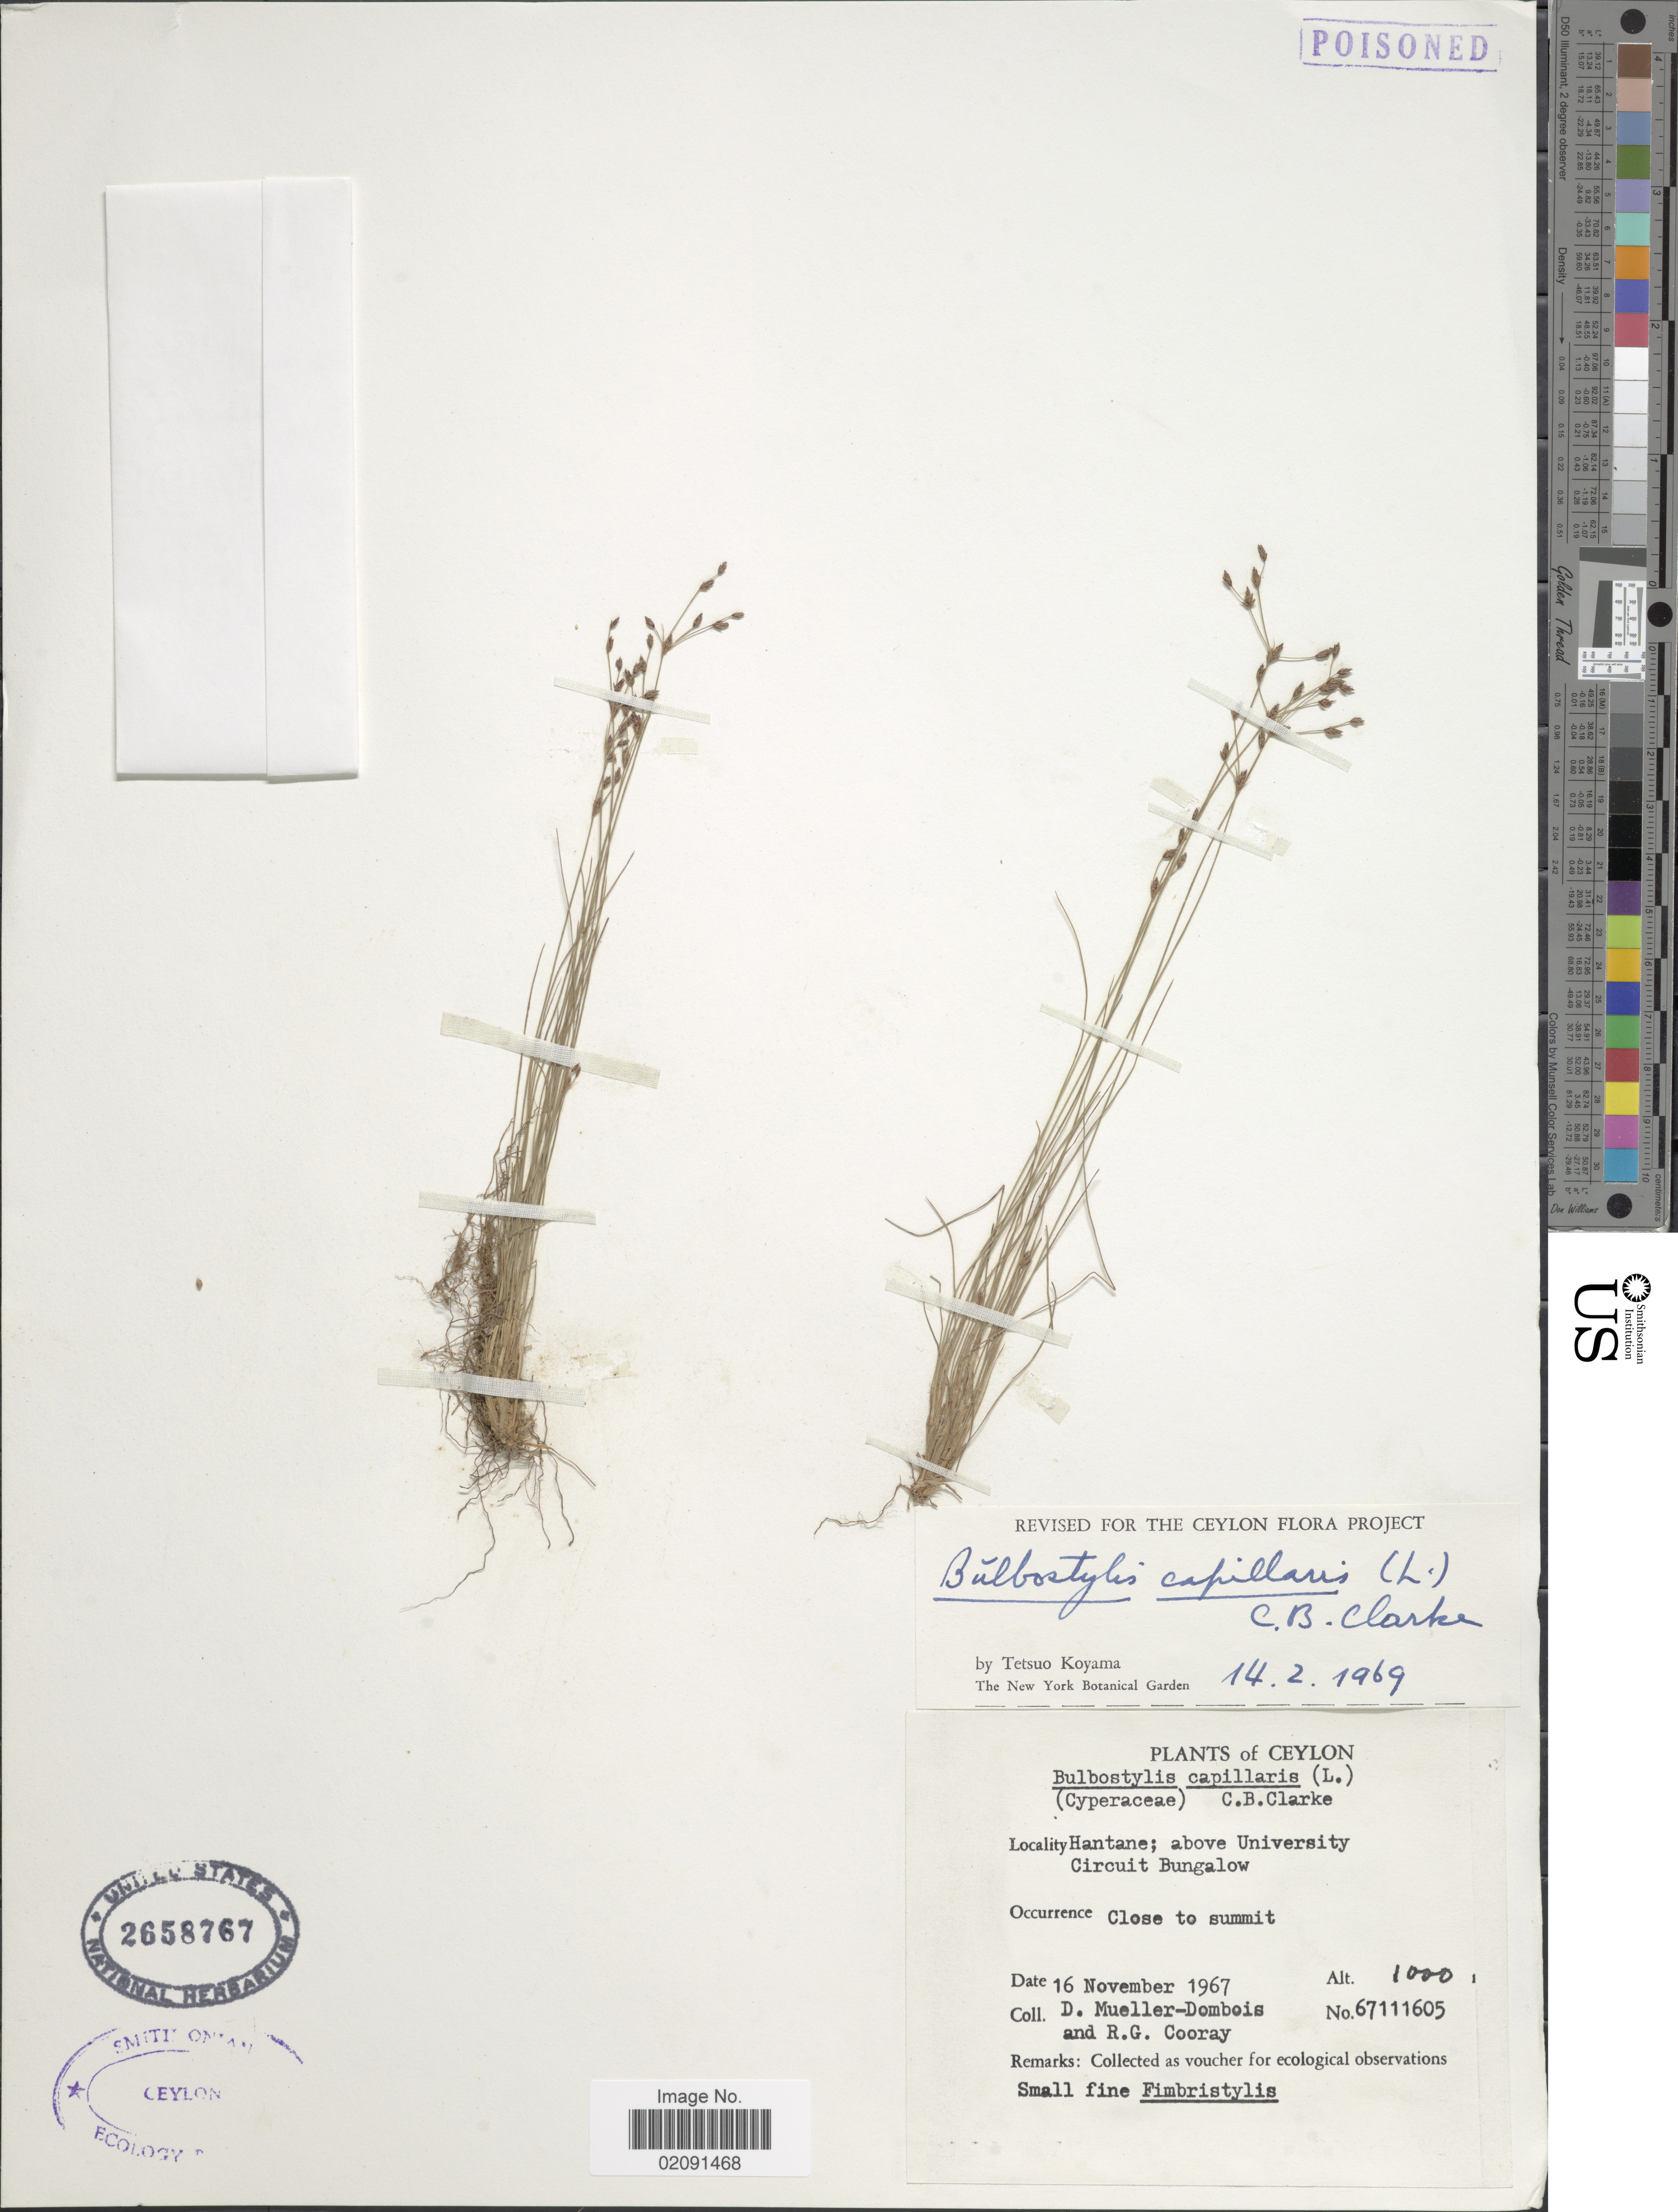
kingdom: Plantae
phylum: Tracheophyta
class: Liliopsida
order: Poales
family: Cyperaceae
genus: Bulbostylis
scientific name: Bulbostylis capillaris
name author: (L.) Kunth ex C.B. Clarke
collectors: D. Mueller-Dombois & R. Cooray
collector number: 67111605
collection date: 1967-11-16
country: Sri Lanka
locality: Ceylon, Hantane; above University Circuit Bungalow, close to summit.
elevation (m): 305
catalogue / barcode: US 2658767